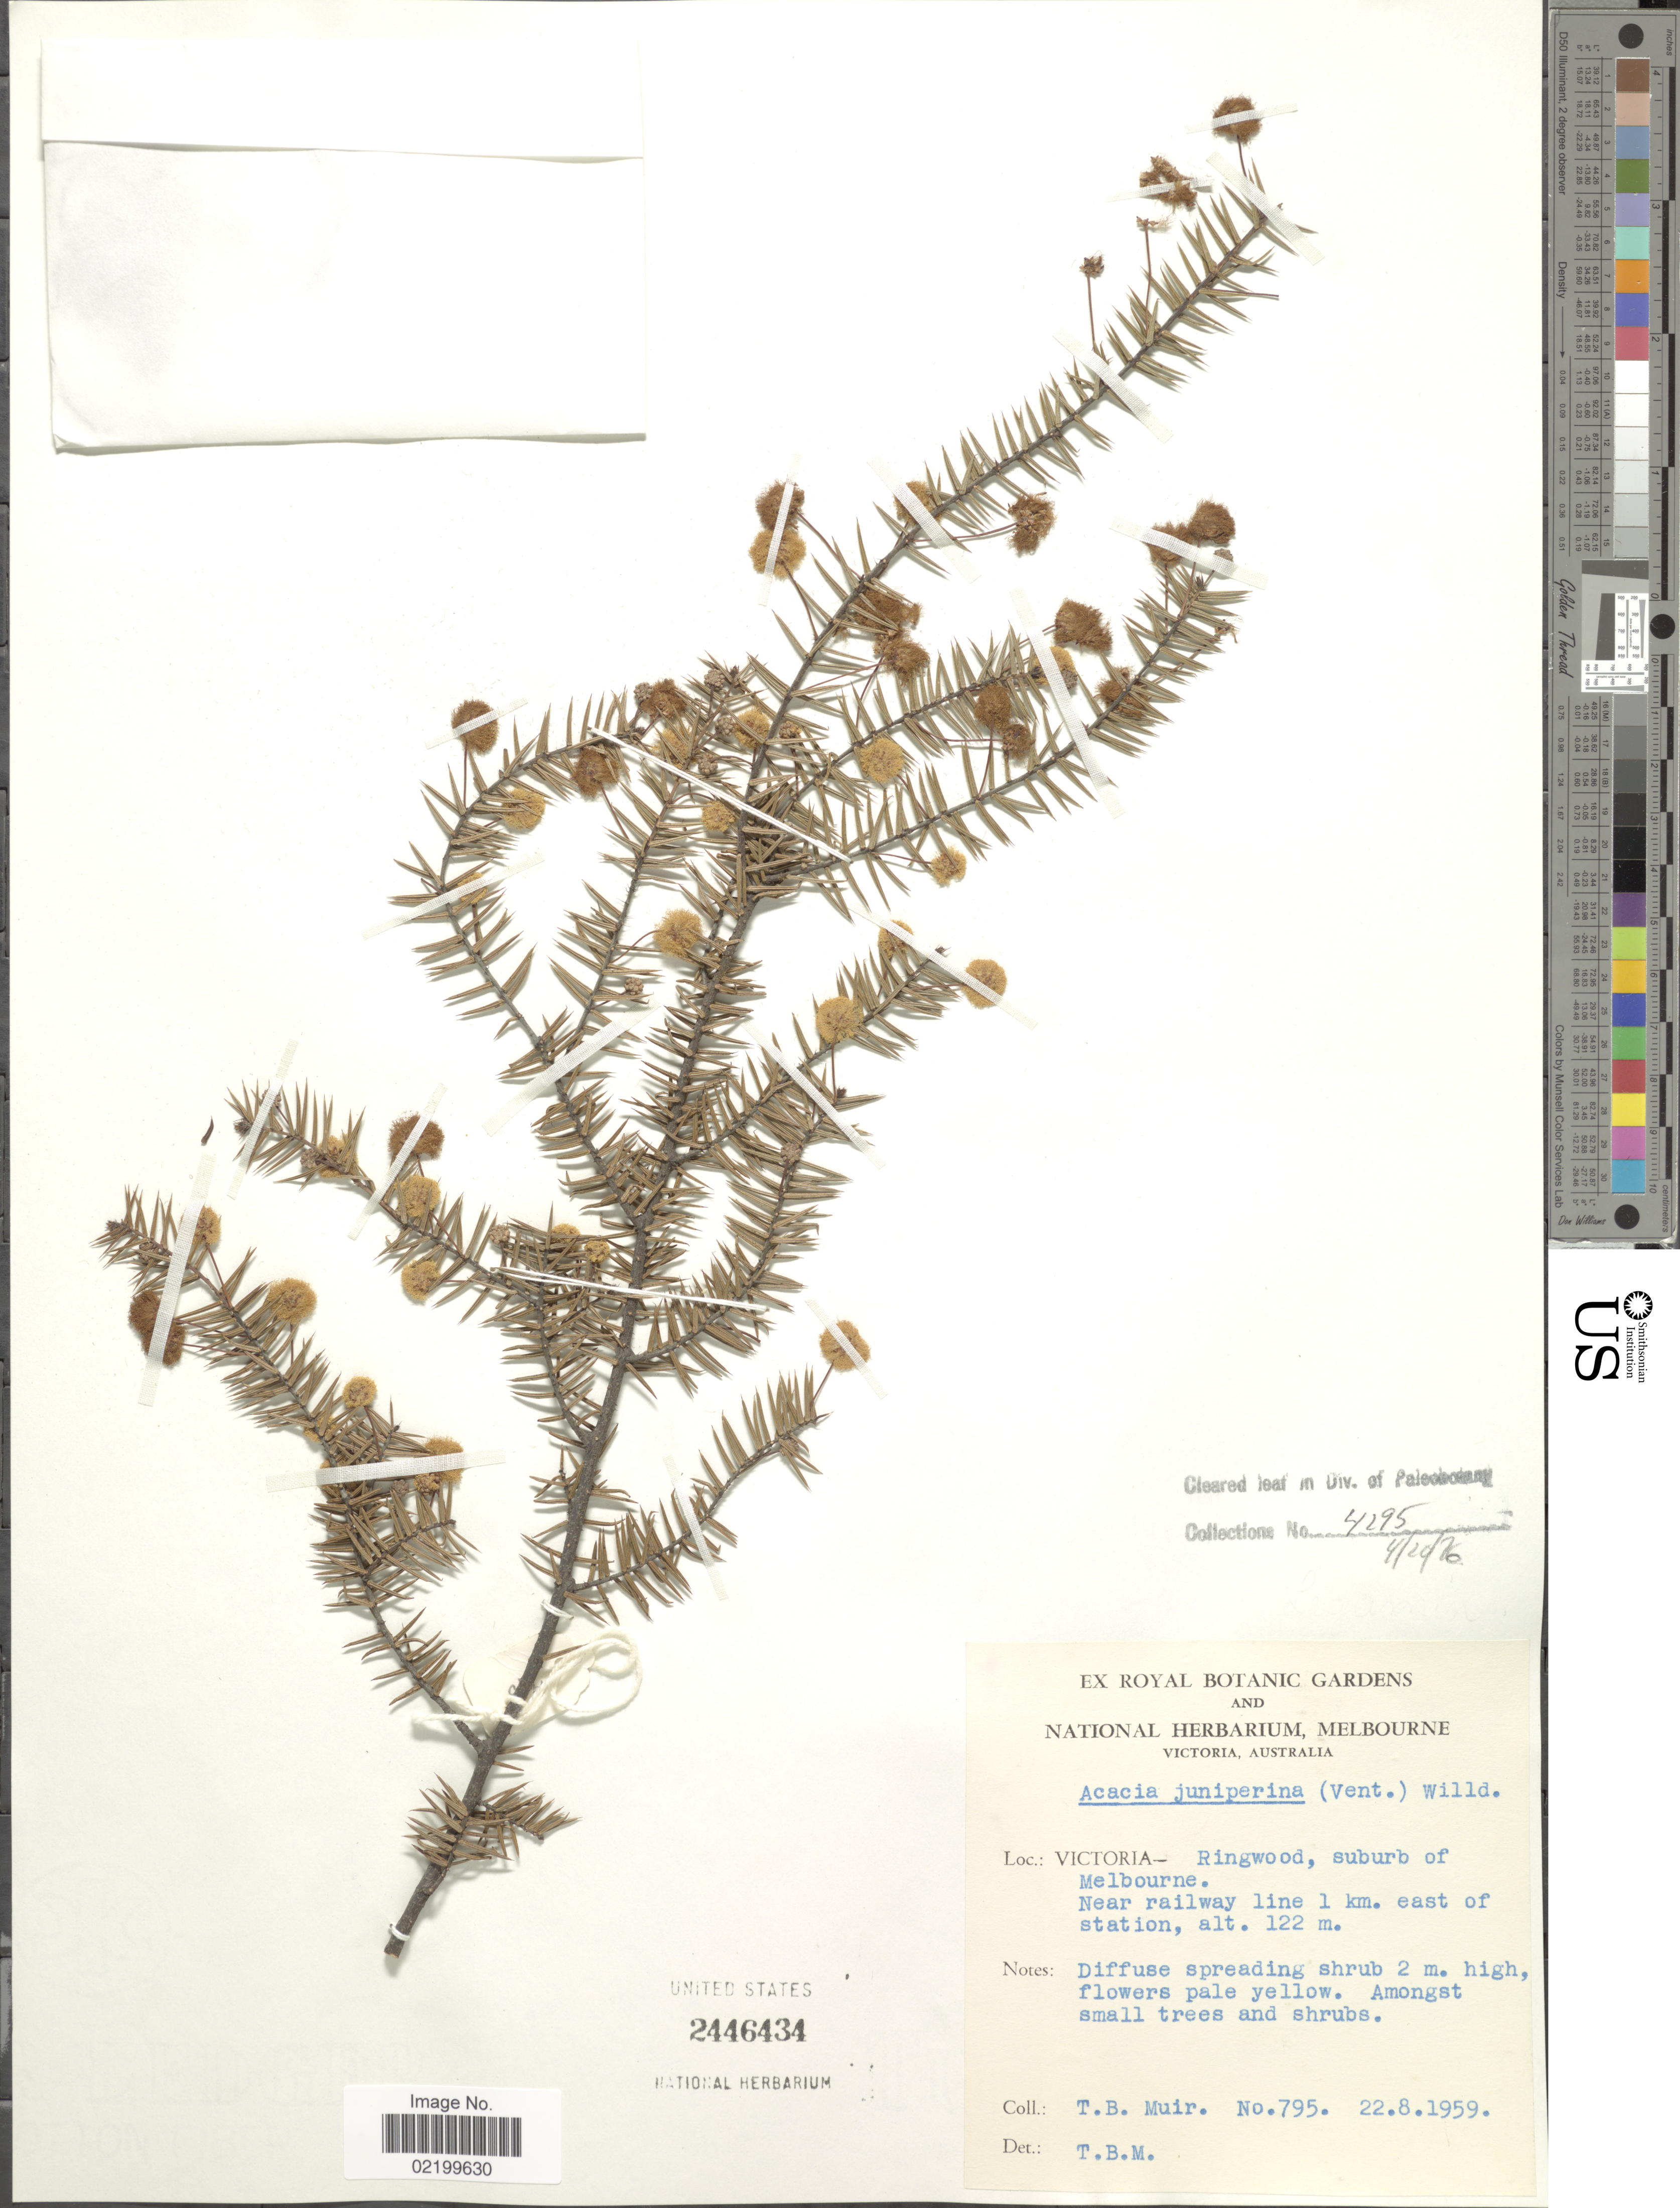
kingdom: Plantae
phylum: Tracheophyta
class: Magnoliopsida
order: Fabales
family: Fabaceae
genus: Acacia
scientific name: Acacia ulicifolia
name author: (Salisb.) Court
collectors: T. Muir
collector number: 795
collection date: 1959-08-22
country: Australia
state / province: Victoria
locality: Victoria - Ringwood, suburb of Melbourne. Near railway line 1 km. east of station.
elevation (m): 122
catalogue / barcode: US 2446434